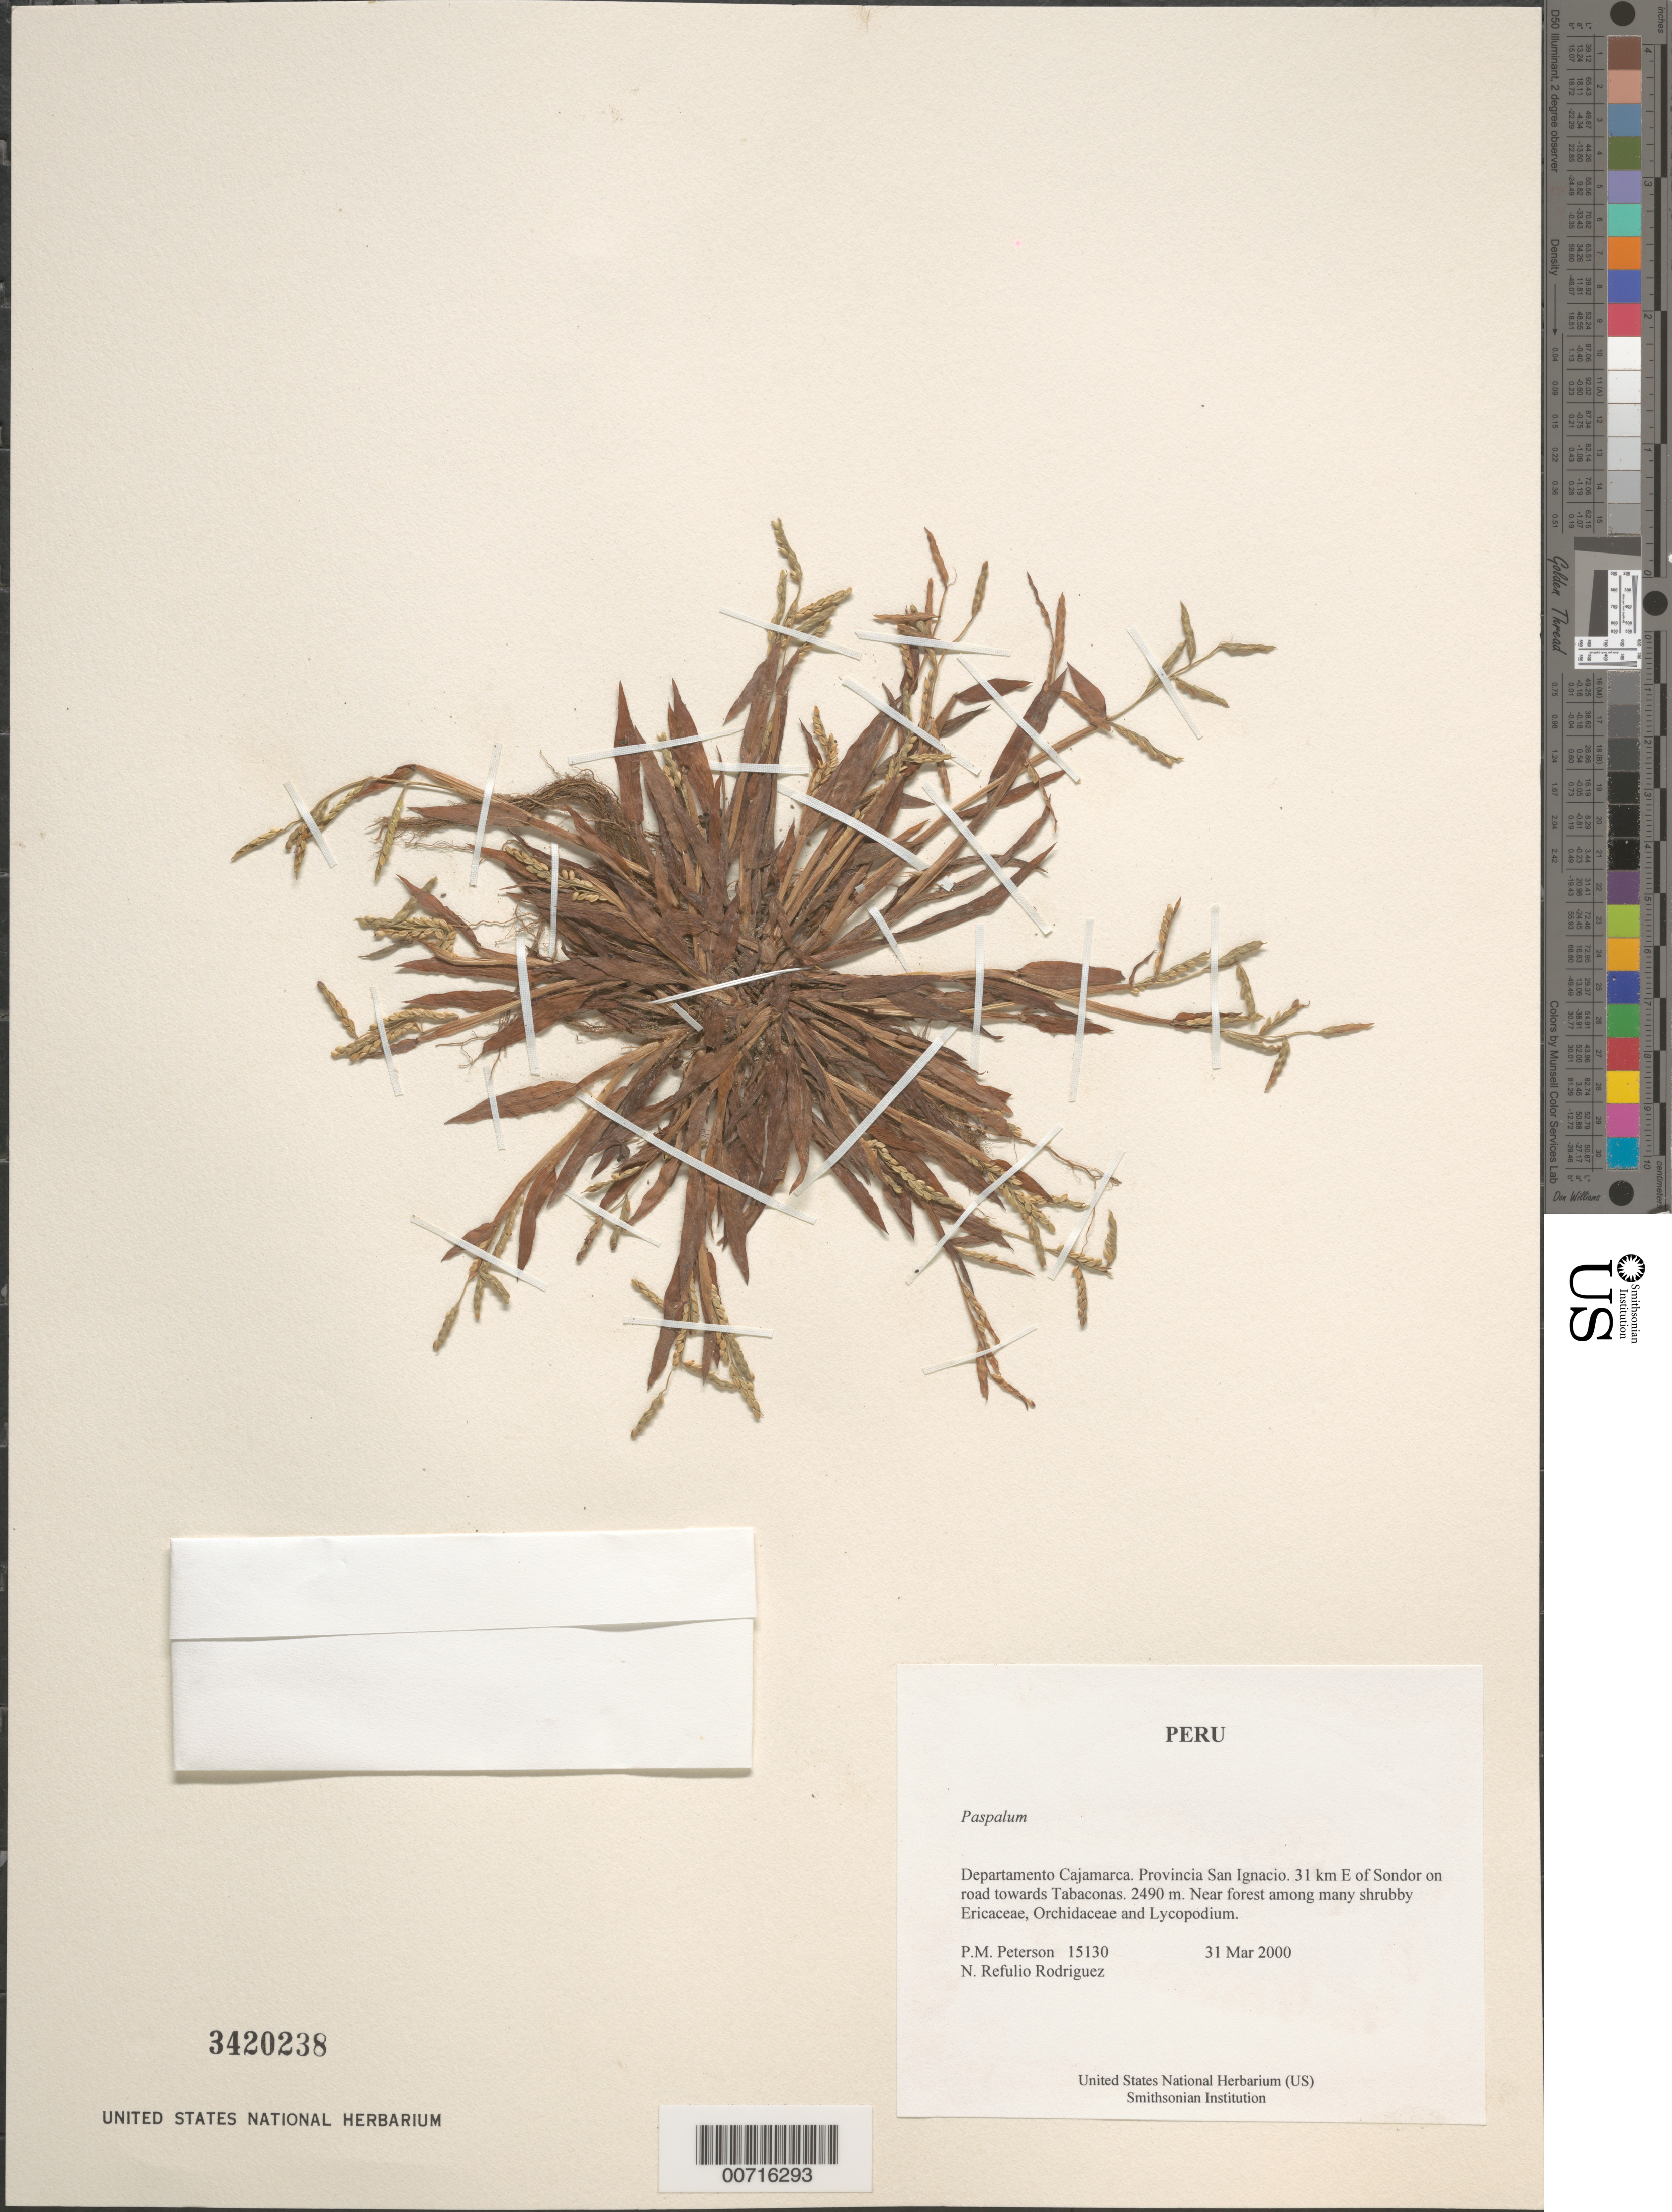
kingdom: Plantae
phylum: Tracheophyta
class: Liliopsida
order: Poales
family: Poaceae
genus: Paspalum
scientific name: Paspalum sp.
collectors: P. M. Peterson & N. Refulio-Rodríguez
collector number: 15130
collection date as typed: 31 Mar 2000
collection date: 2000-03-31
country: Peru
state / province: Cajamarca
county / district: San Ignacio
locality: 31 km E of Sondor on road towards Tabaconas.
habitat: Near forest among many shruby Ericaceae, Orchidaceae and Lycopodium.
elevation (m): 2490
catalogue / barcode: US 3420238